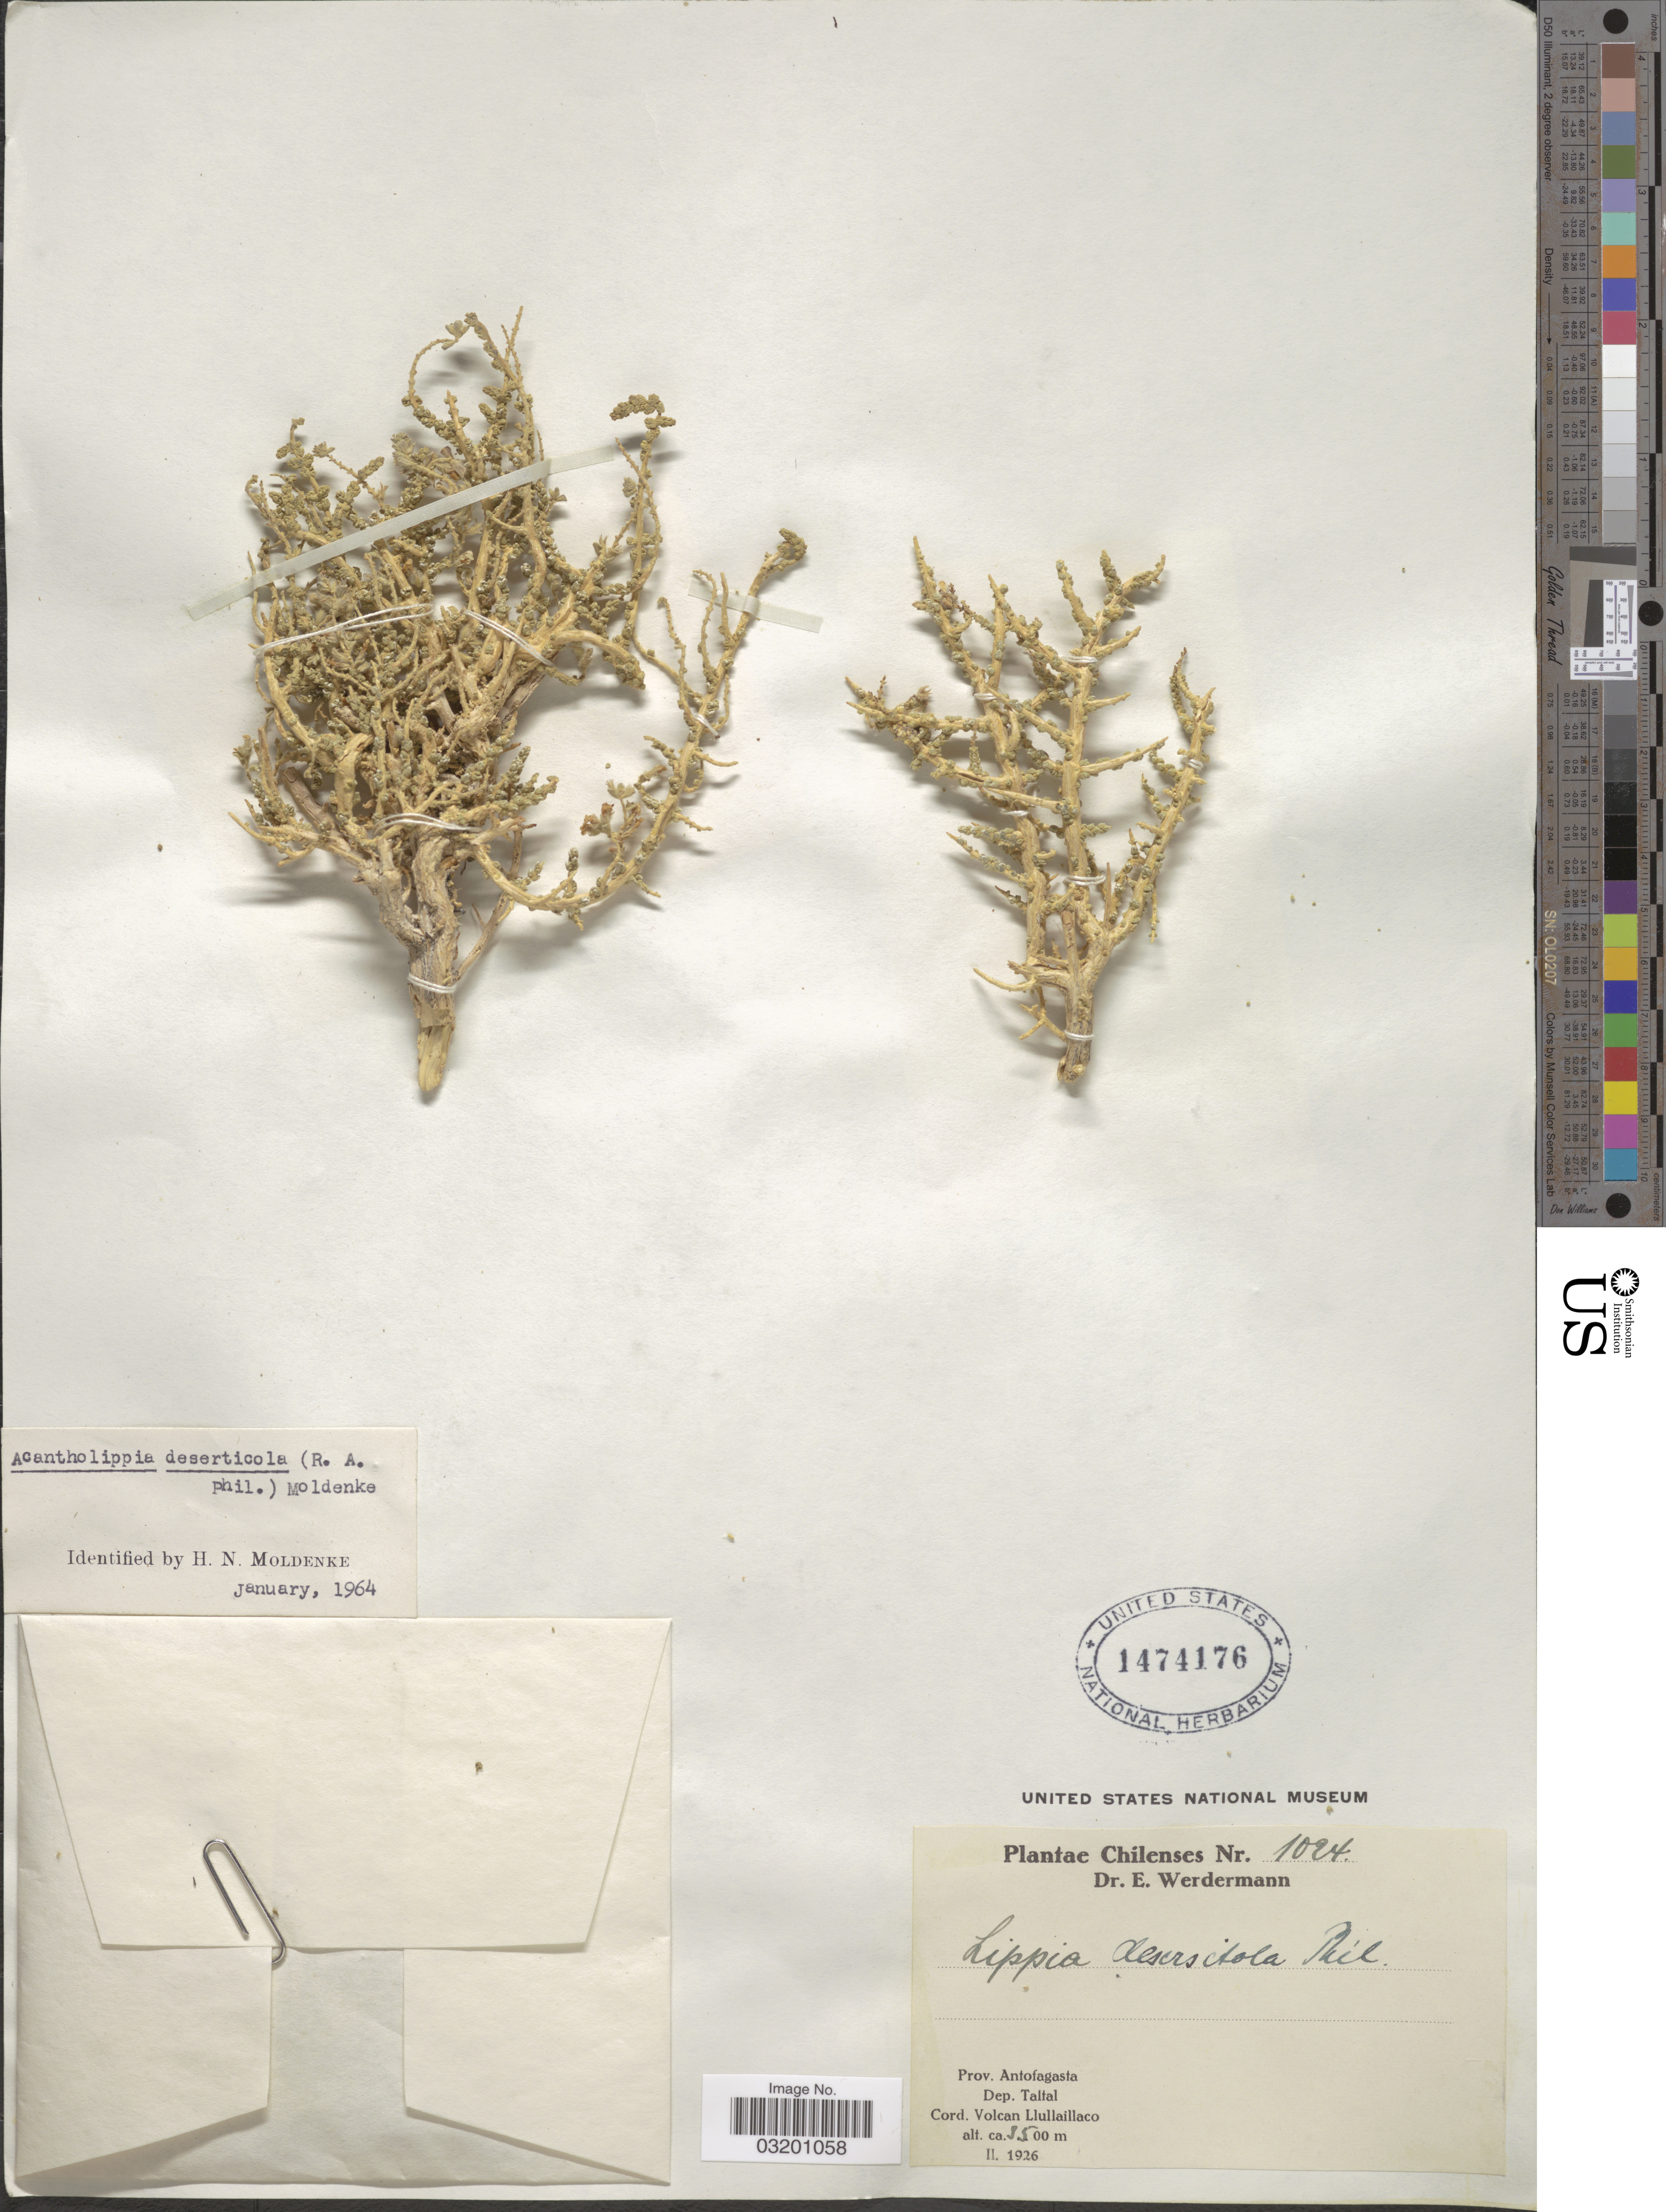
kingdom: Plantae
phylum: Tracheophyta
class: Magnoliopsida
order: Lamiales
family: Verbenaceae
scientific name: Acantholippa hastulata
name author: Griseb.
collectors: E. Werdermann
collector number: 1024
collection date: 1926-02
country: Chile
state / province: Antofagasta (II)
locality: Prov. Antofagasta, Dep. Taltal, Cord. Volcan Llullaillaco.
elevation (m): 3500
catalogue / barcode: US 1474176